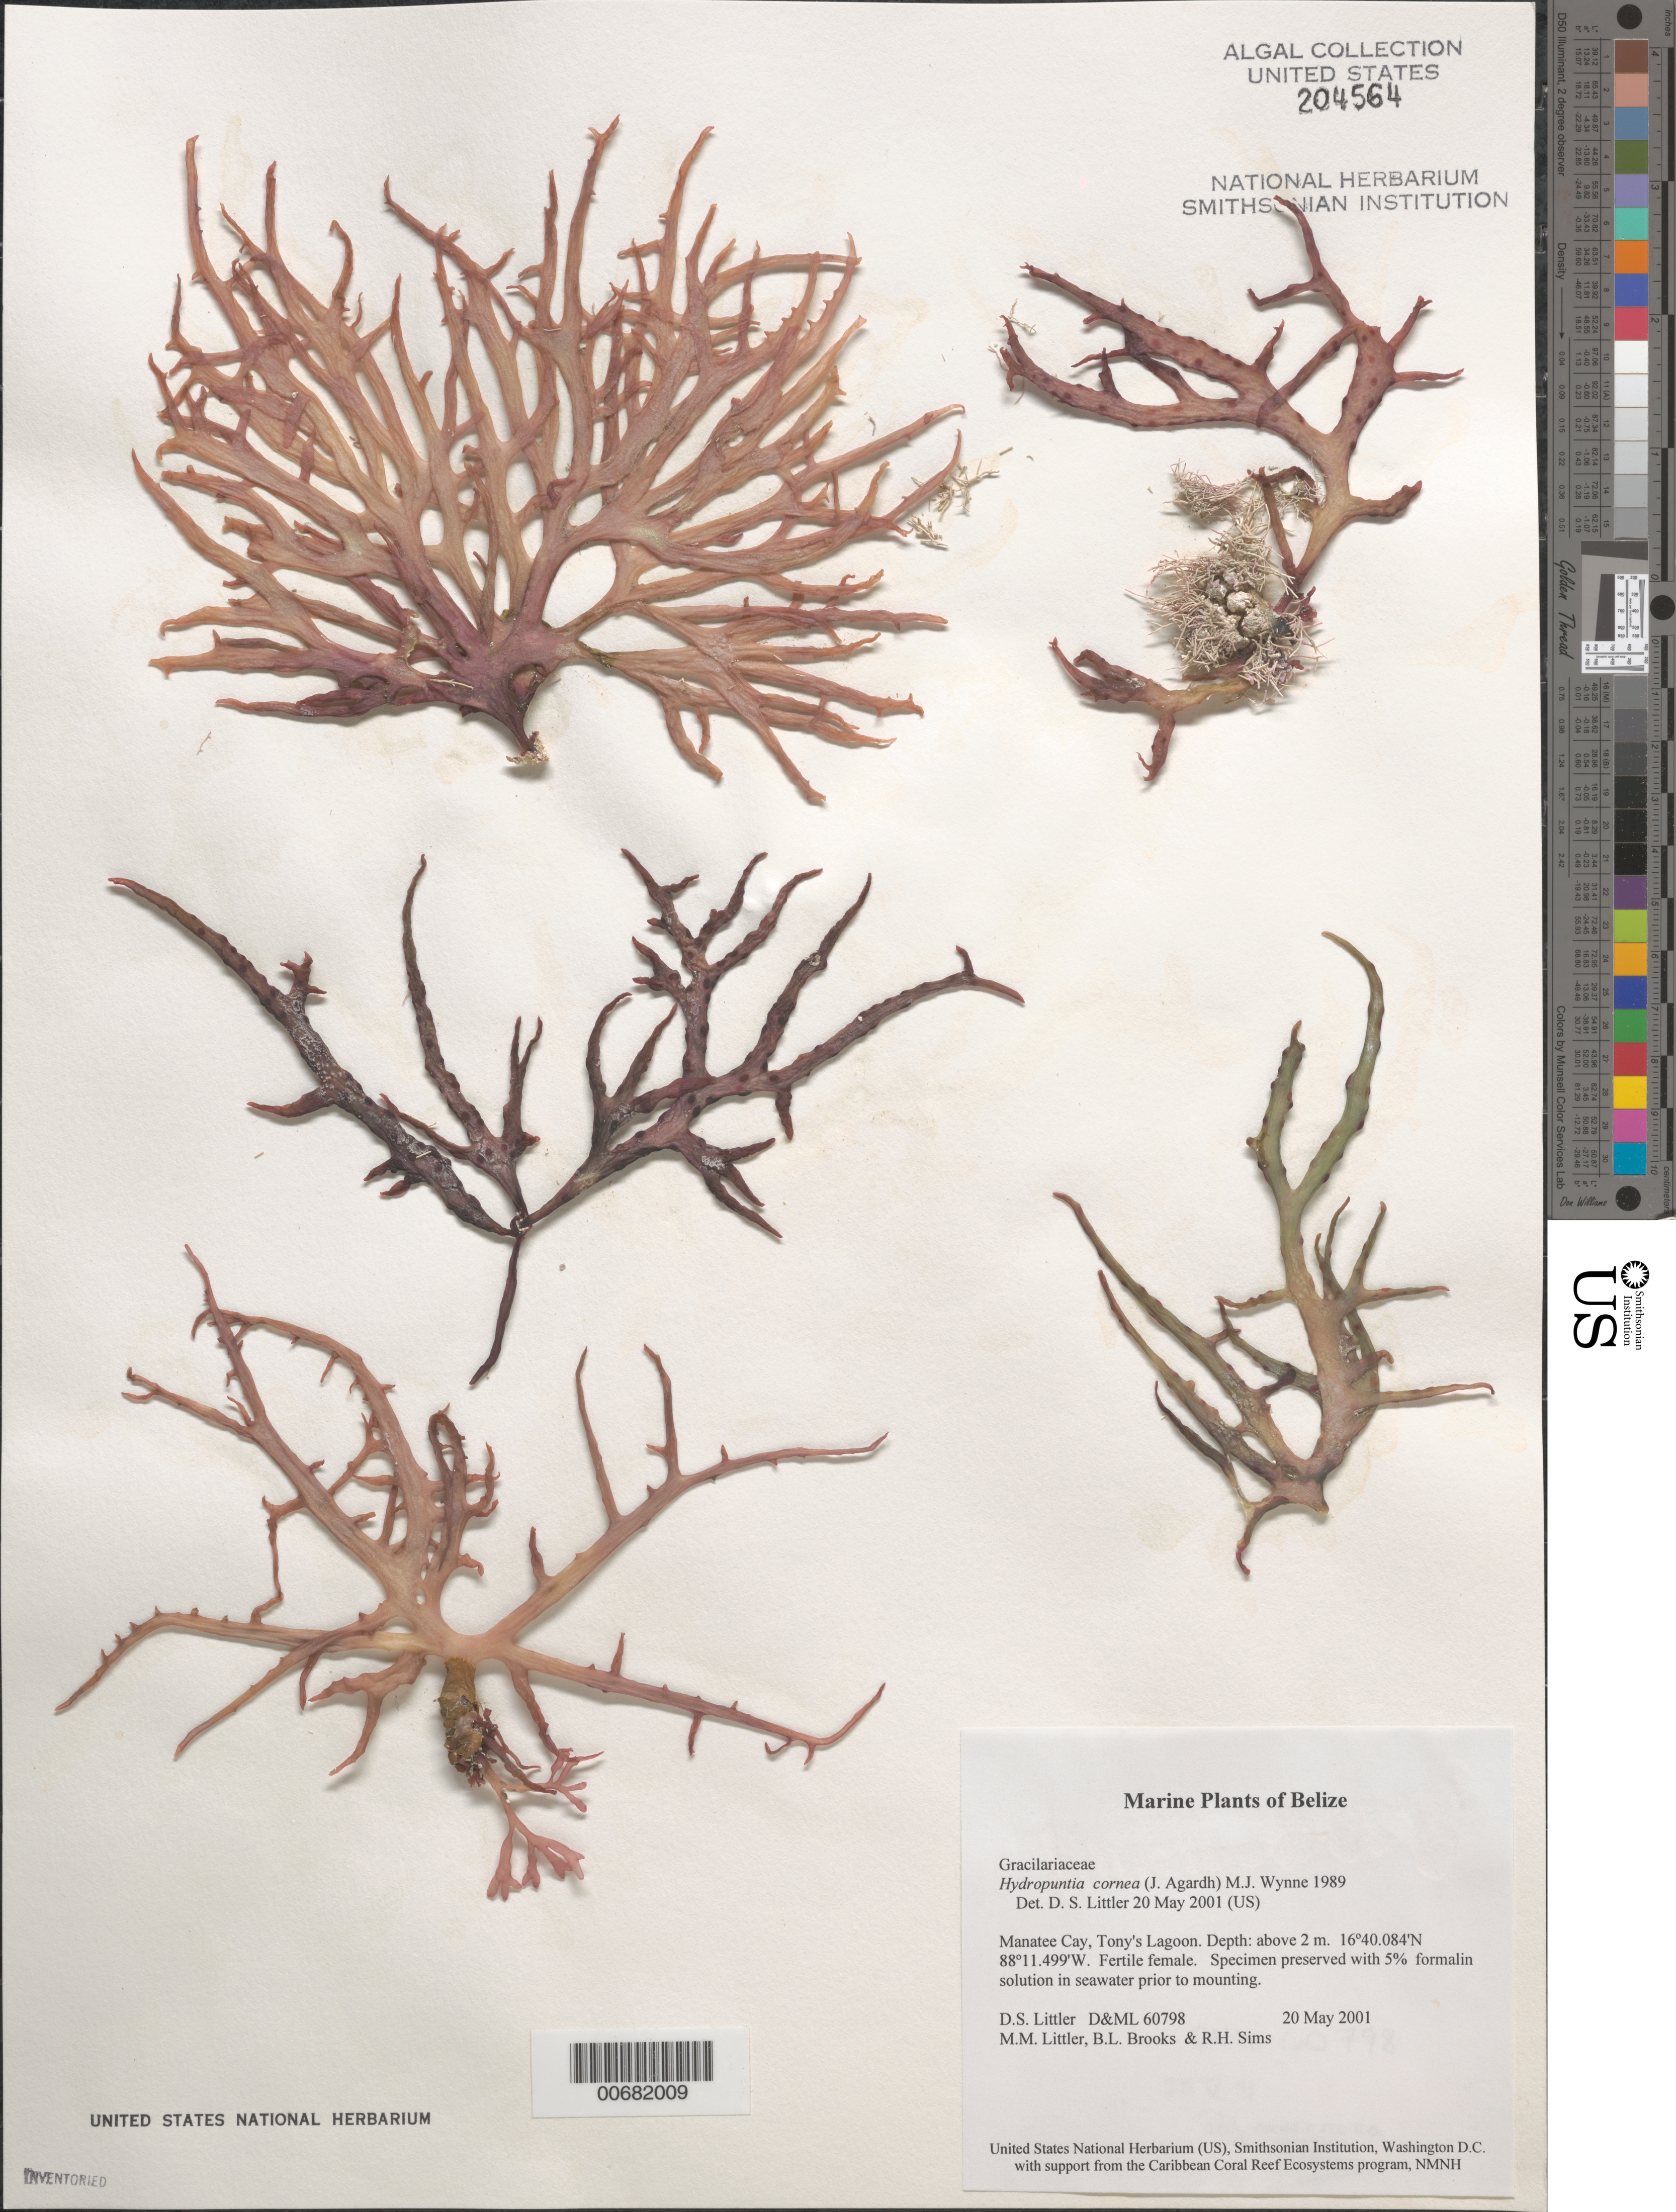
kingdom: Plantae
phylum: Rhodophyta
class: Florideophyceae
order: Gracilariales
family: Gracilariaceae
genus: Gracilaria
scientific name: Gracilaria cornea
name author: J. Agardh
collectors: D. S. Littler, M. M. Littler, B. Brooks & R. H. Sims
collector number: D&ML 60798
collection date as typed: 20 May 2001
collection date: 2001-05-20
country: Belize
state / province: Stann Creek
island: Manatee Cay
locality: Tony's Lagoon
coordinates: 16 40.084'N, 88 11.499'W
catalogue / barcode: US 204564